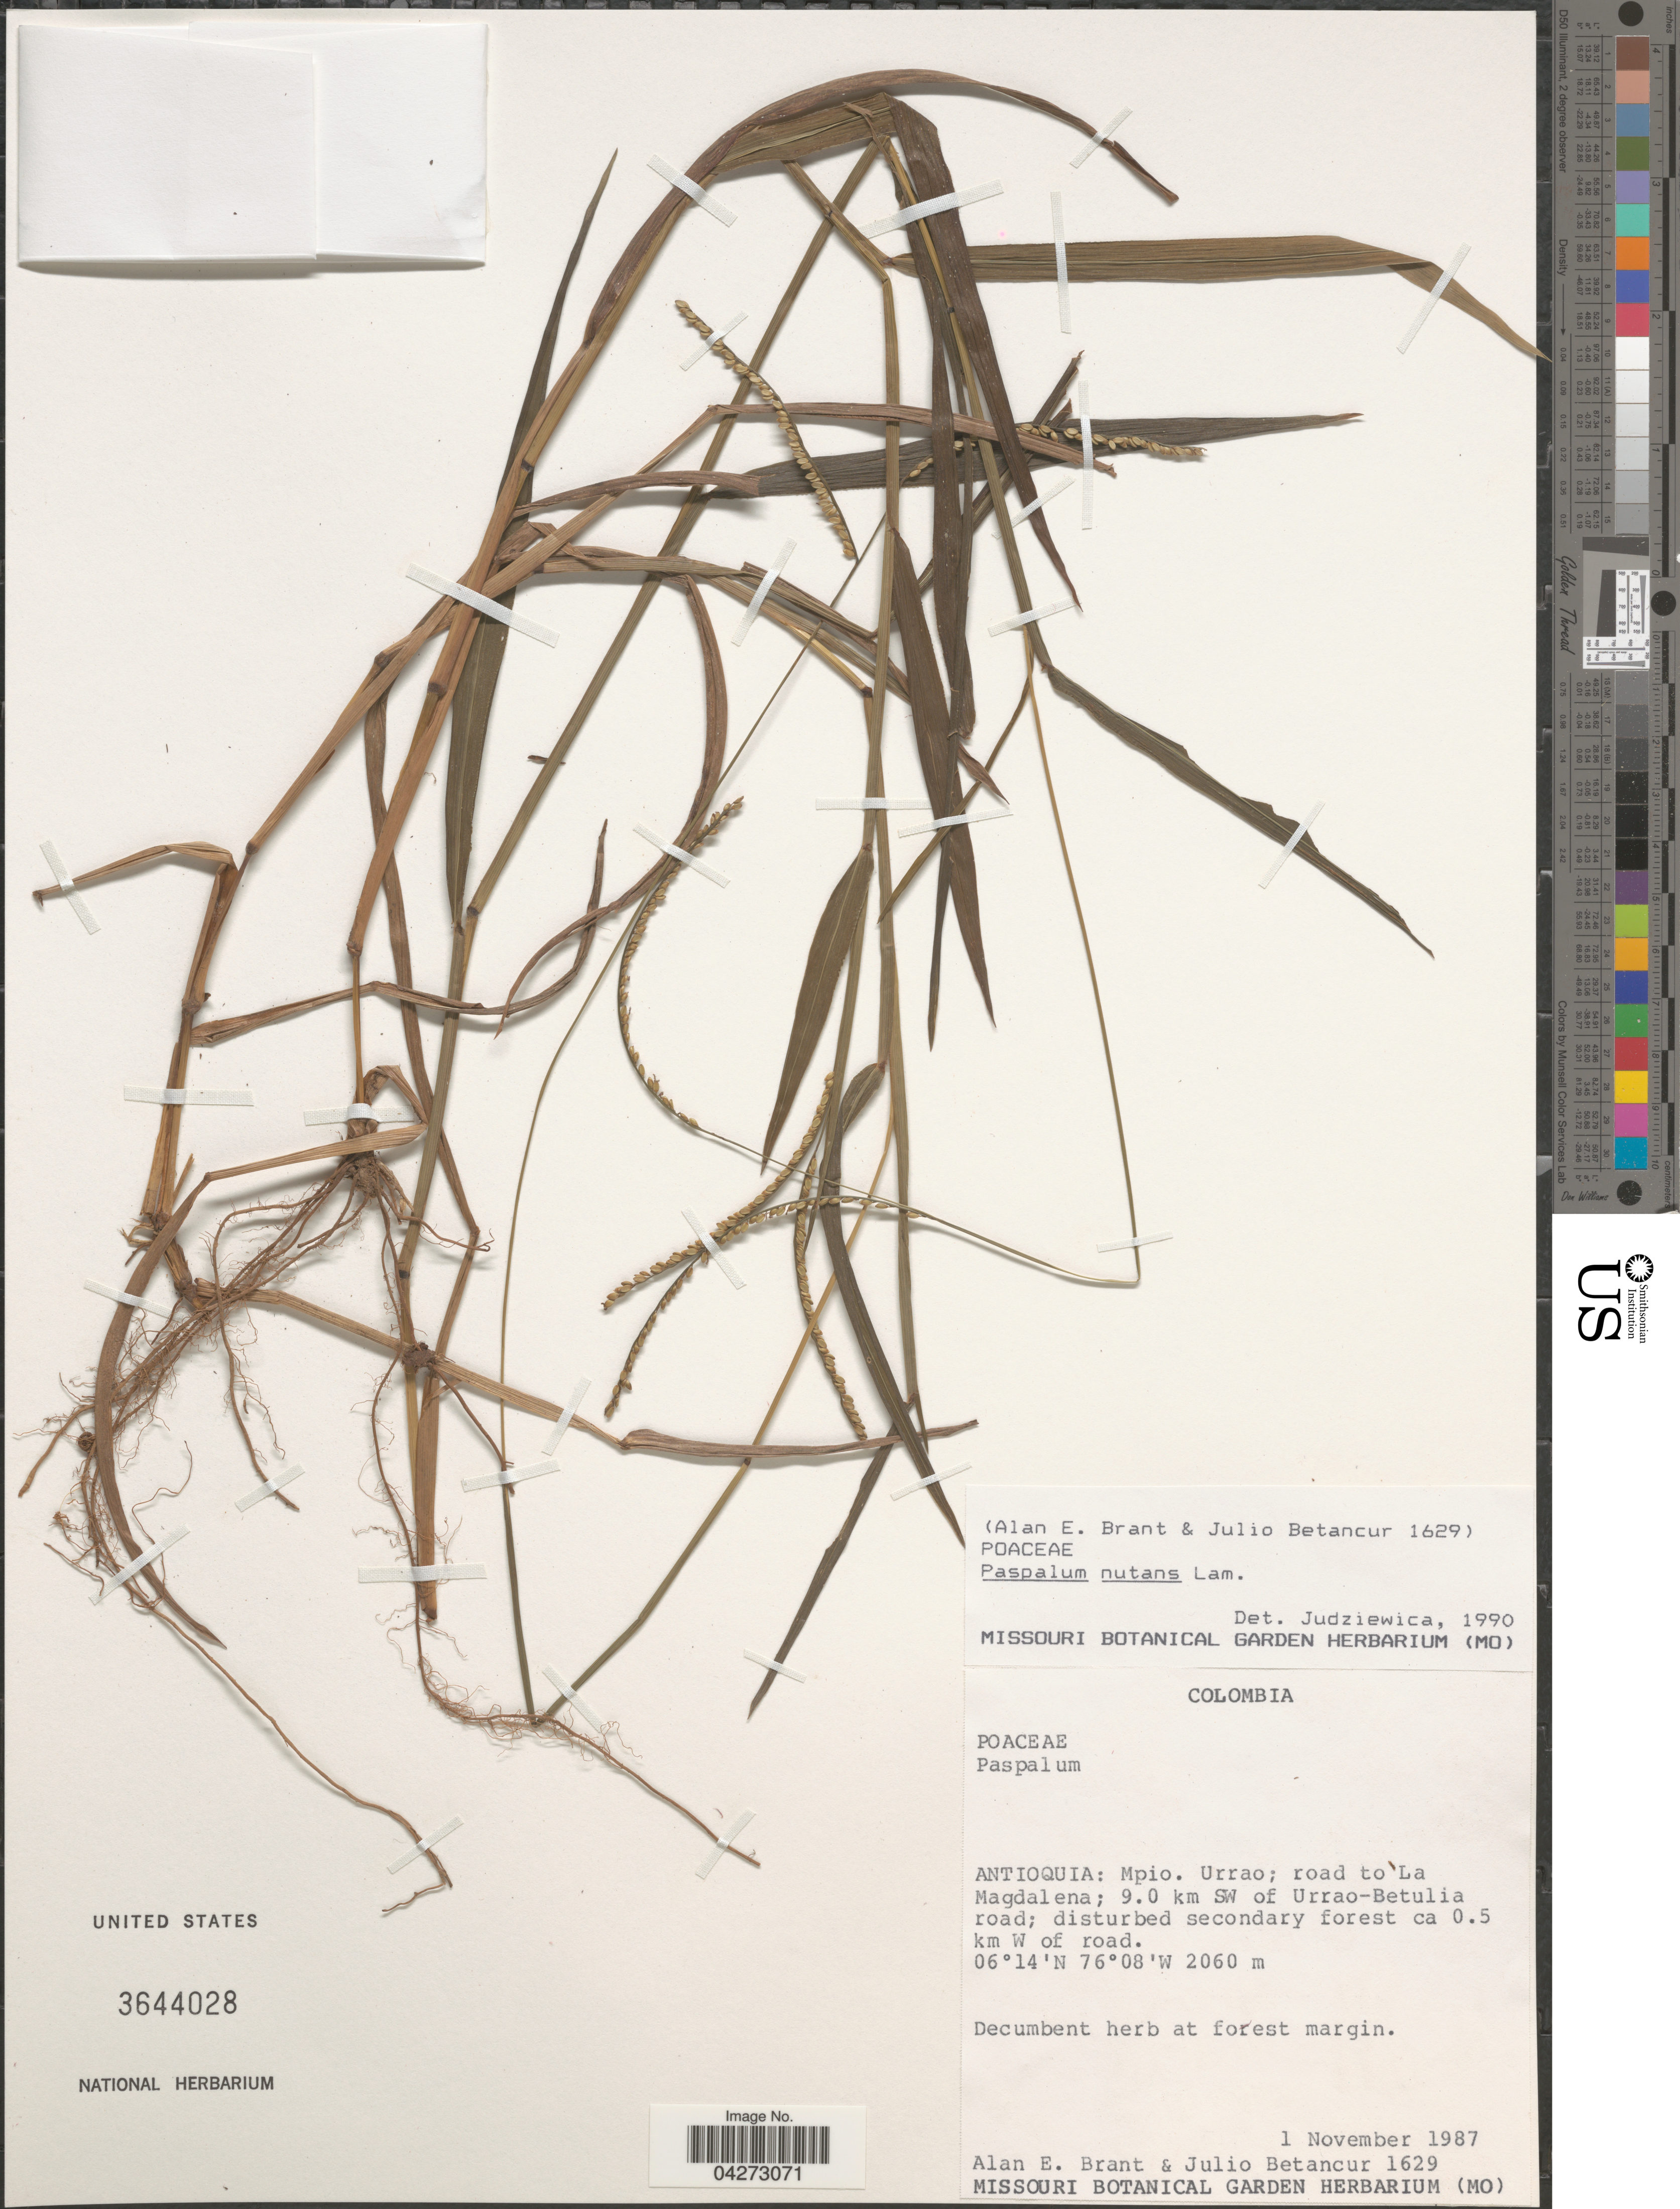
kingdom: Plantae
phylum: Tracheophyta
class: Liliopsida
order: Poales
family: Poaceae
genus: Paspalum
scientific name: Paspalum nutans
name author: Lam.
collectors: A. Brant & J. Betancur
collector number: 1629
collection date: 1987-11-01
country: Colombia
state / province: Antioquia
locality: Mpio. Urrao; road to La Magdalena; 9.0 km SW of Urrao-Betulia road; disturbed secondary forest ca 0.5 km W of road.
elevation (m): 2060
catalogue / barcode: US 3644028